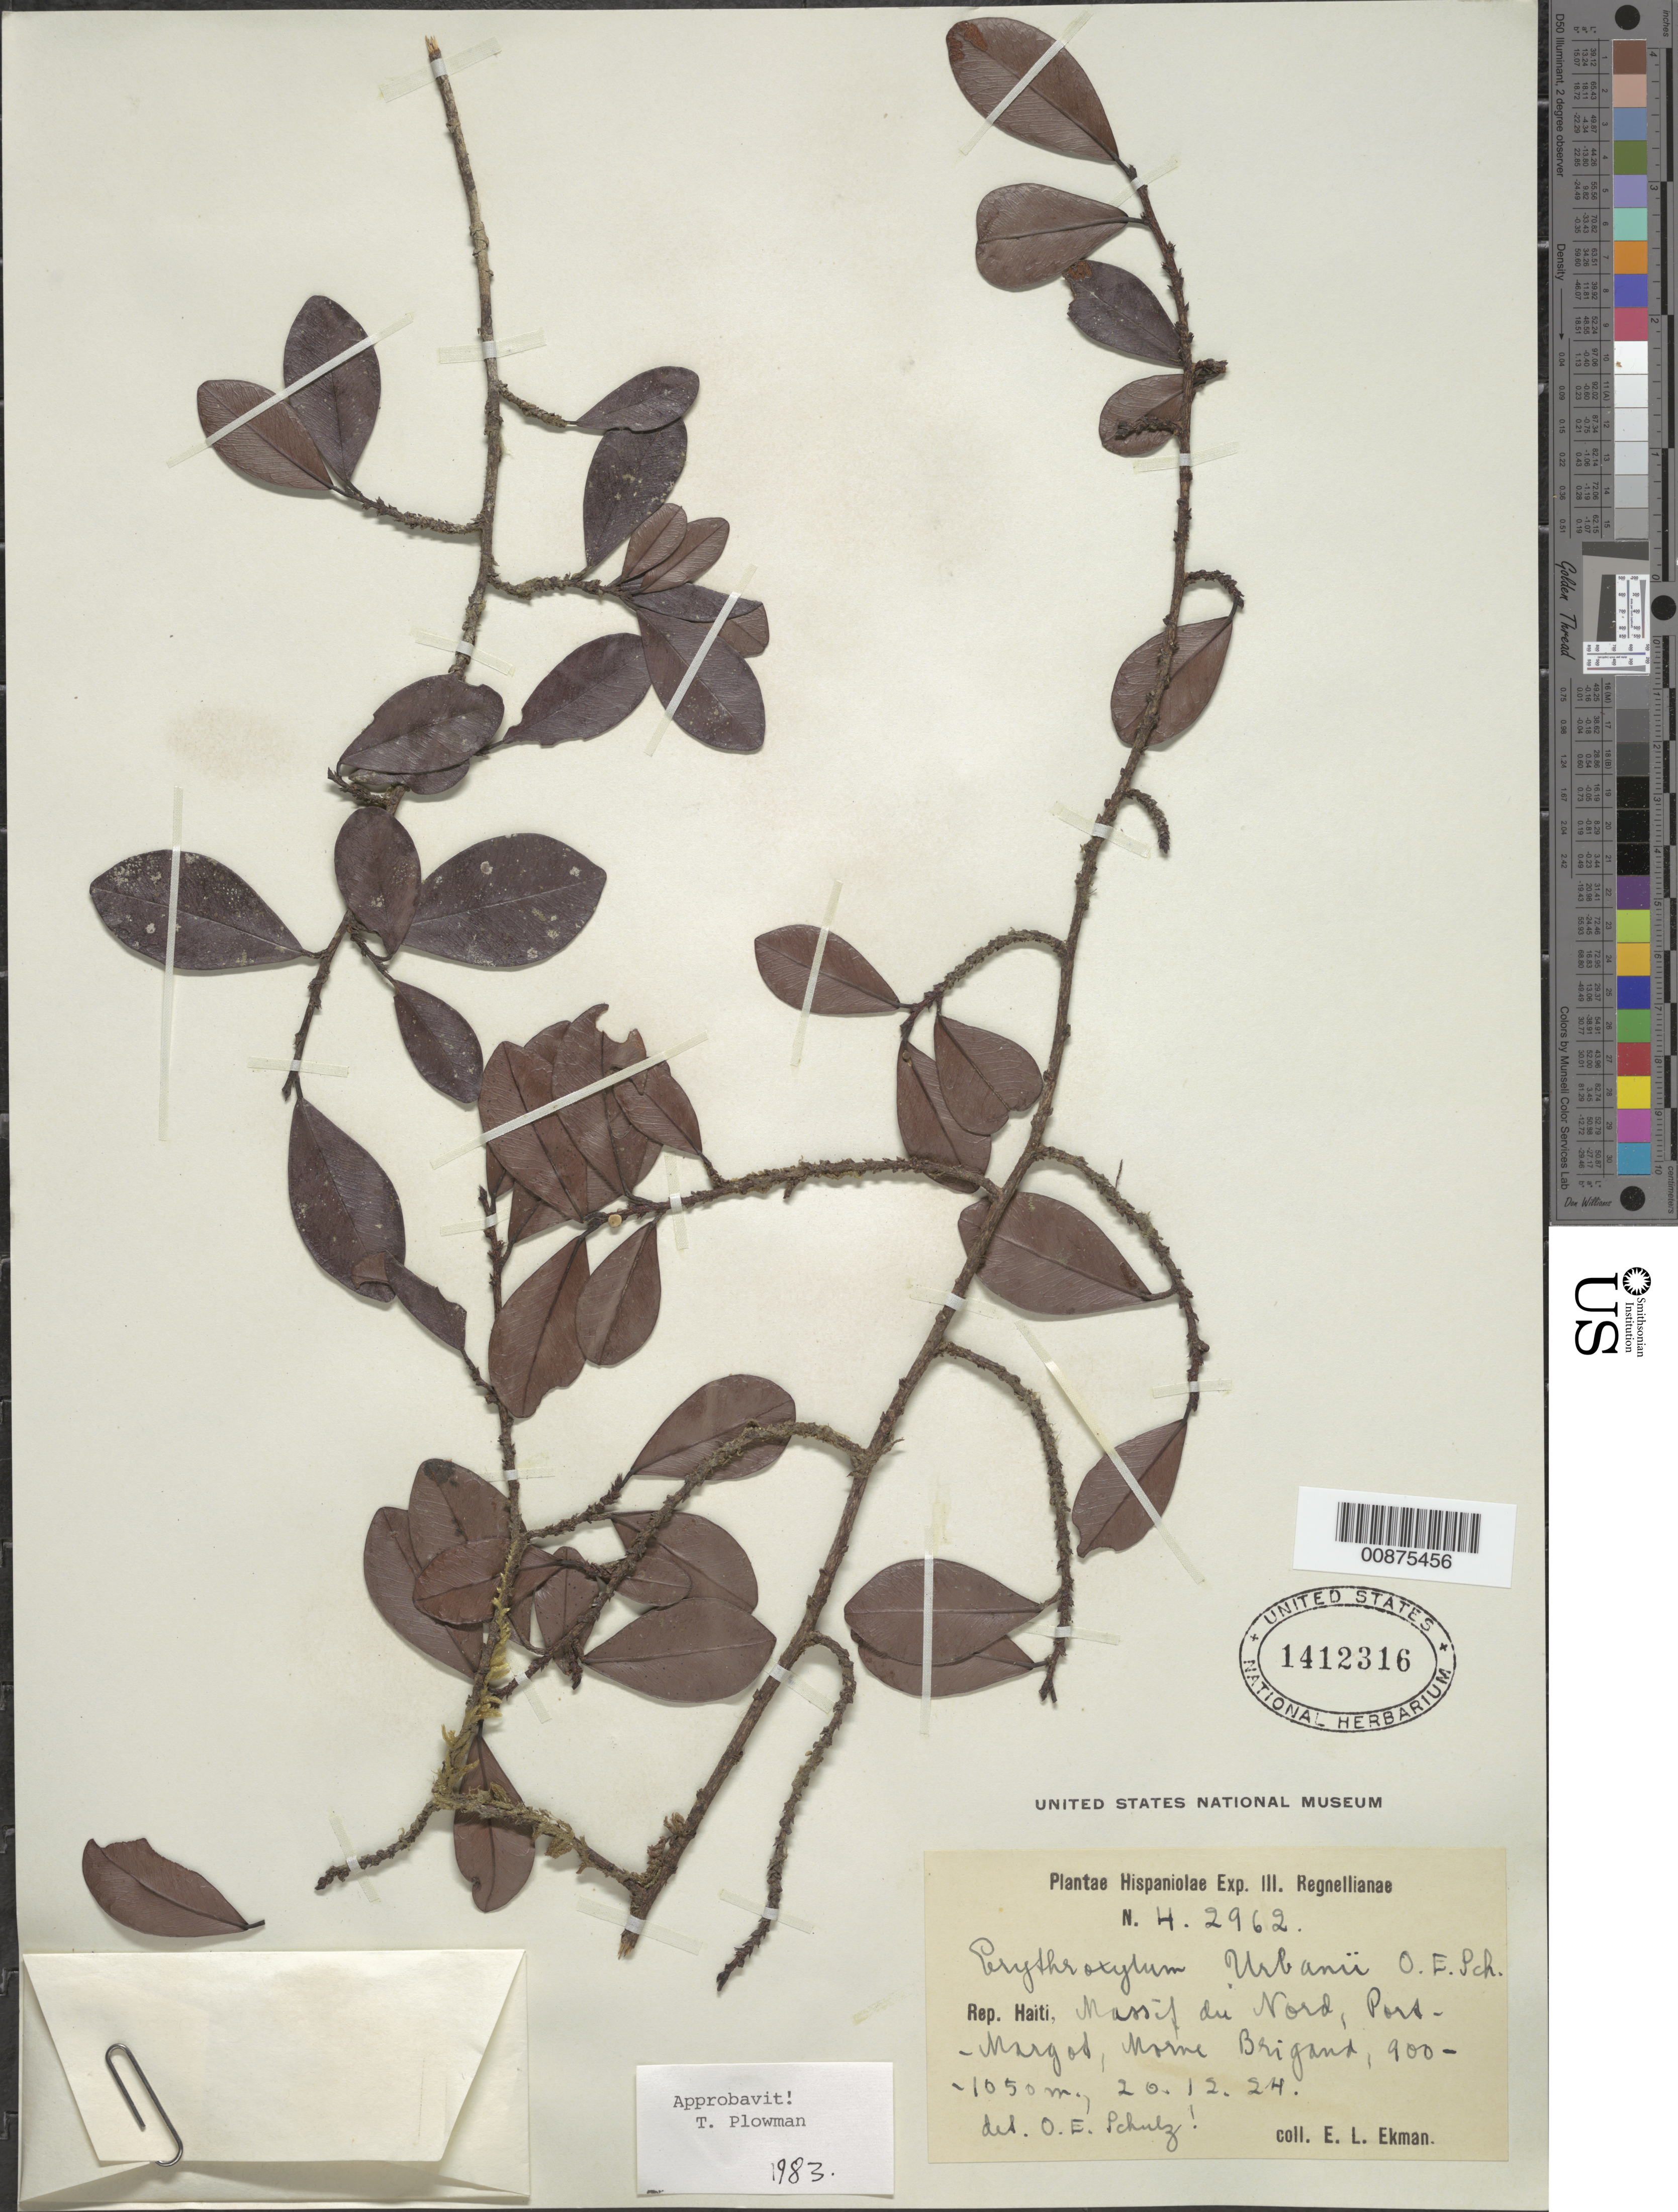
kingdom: Plantae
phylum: Tracheophyta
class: Magnoliopsida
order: Malpighiales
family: Erythroxylaceae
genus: Erythroxylum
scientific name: Erythroxylum urbanii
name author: O.E. Schulz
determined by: Plowman, Timothy C.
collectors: E. L. Ekman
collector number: H 2962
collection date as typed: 20 Dec 1924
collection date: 1924-12-20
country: Haiti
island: Hispaniola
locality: Massif du Nord, Port-Margot, Morne Brigand.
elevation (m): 900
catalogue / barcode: US 1412316